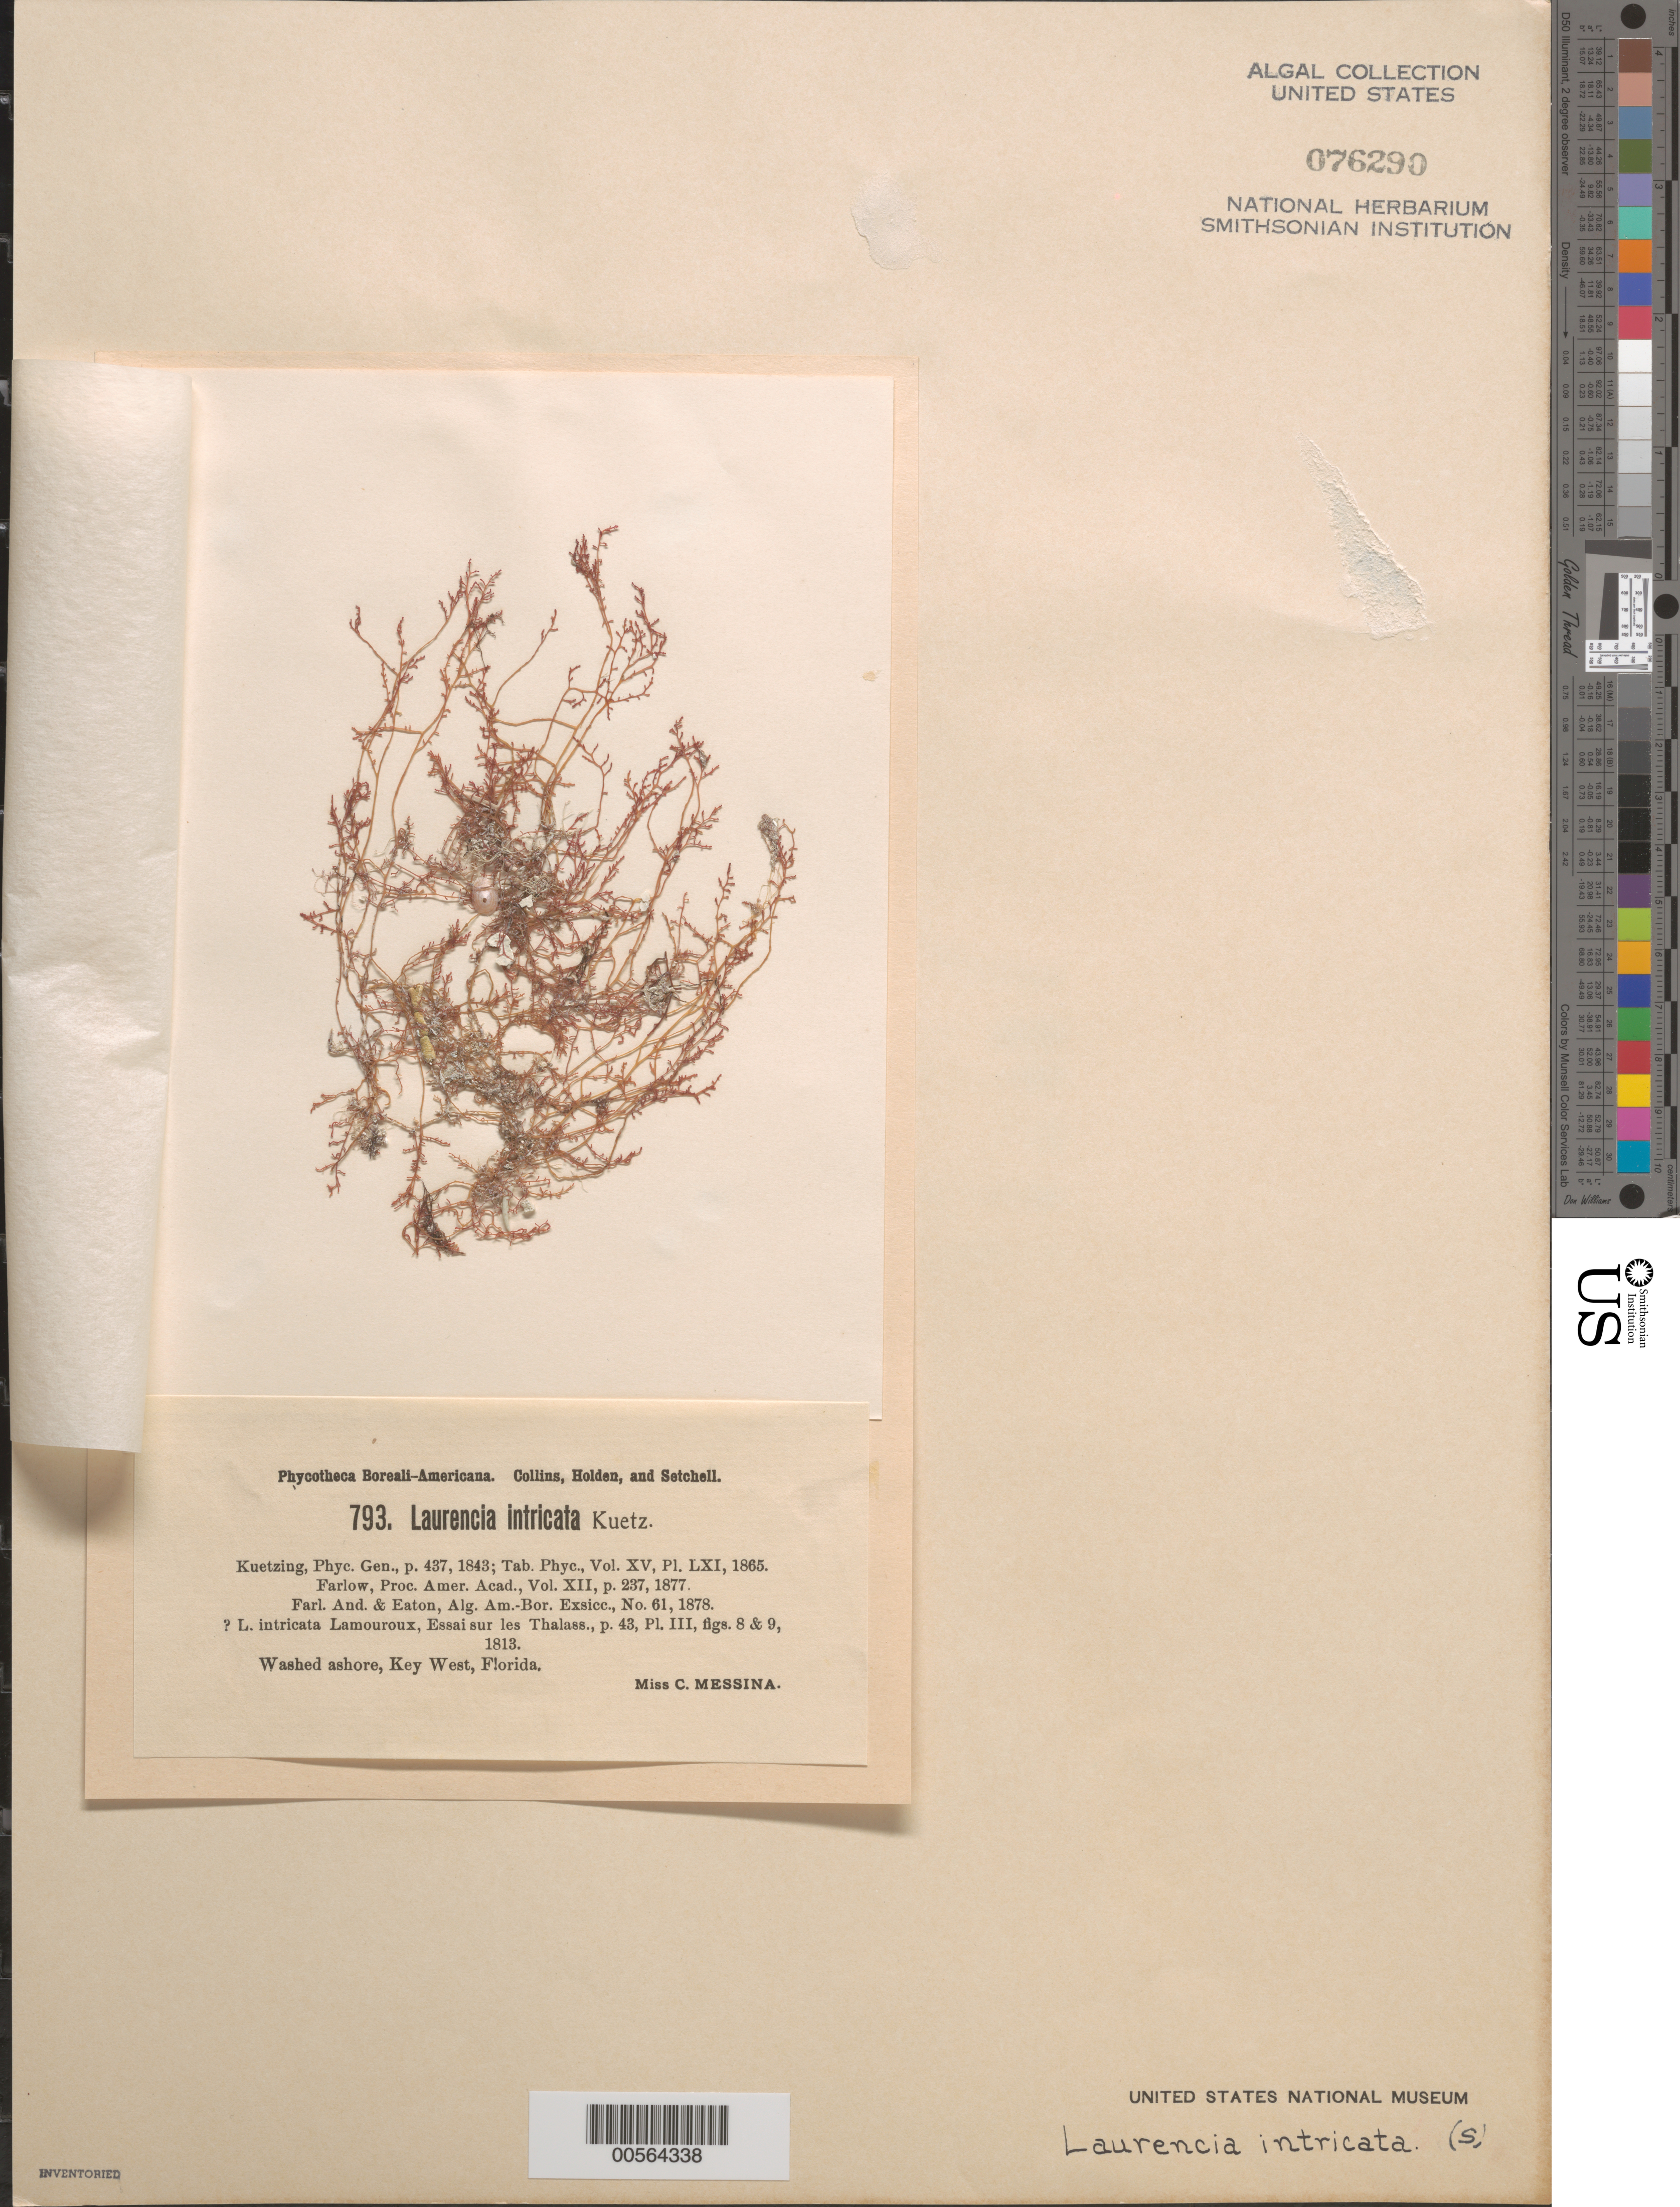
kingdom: Plantae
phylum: Rhodophyta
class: Florideophyceae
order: Ceramiales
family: Rhodomelaceae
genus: Laurencia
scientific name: Laurencia intricata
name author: J.V.Lamouroux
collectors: C. Messina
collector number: PB-A 793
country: United States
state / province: Florida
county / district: Monroe County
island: Key West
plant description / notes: Collins, Holden & Setchell, Phycotheca Boreali-Americana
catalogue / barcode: US 76290